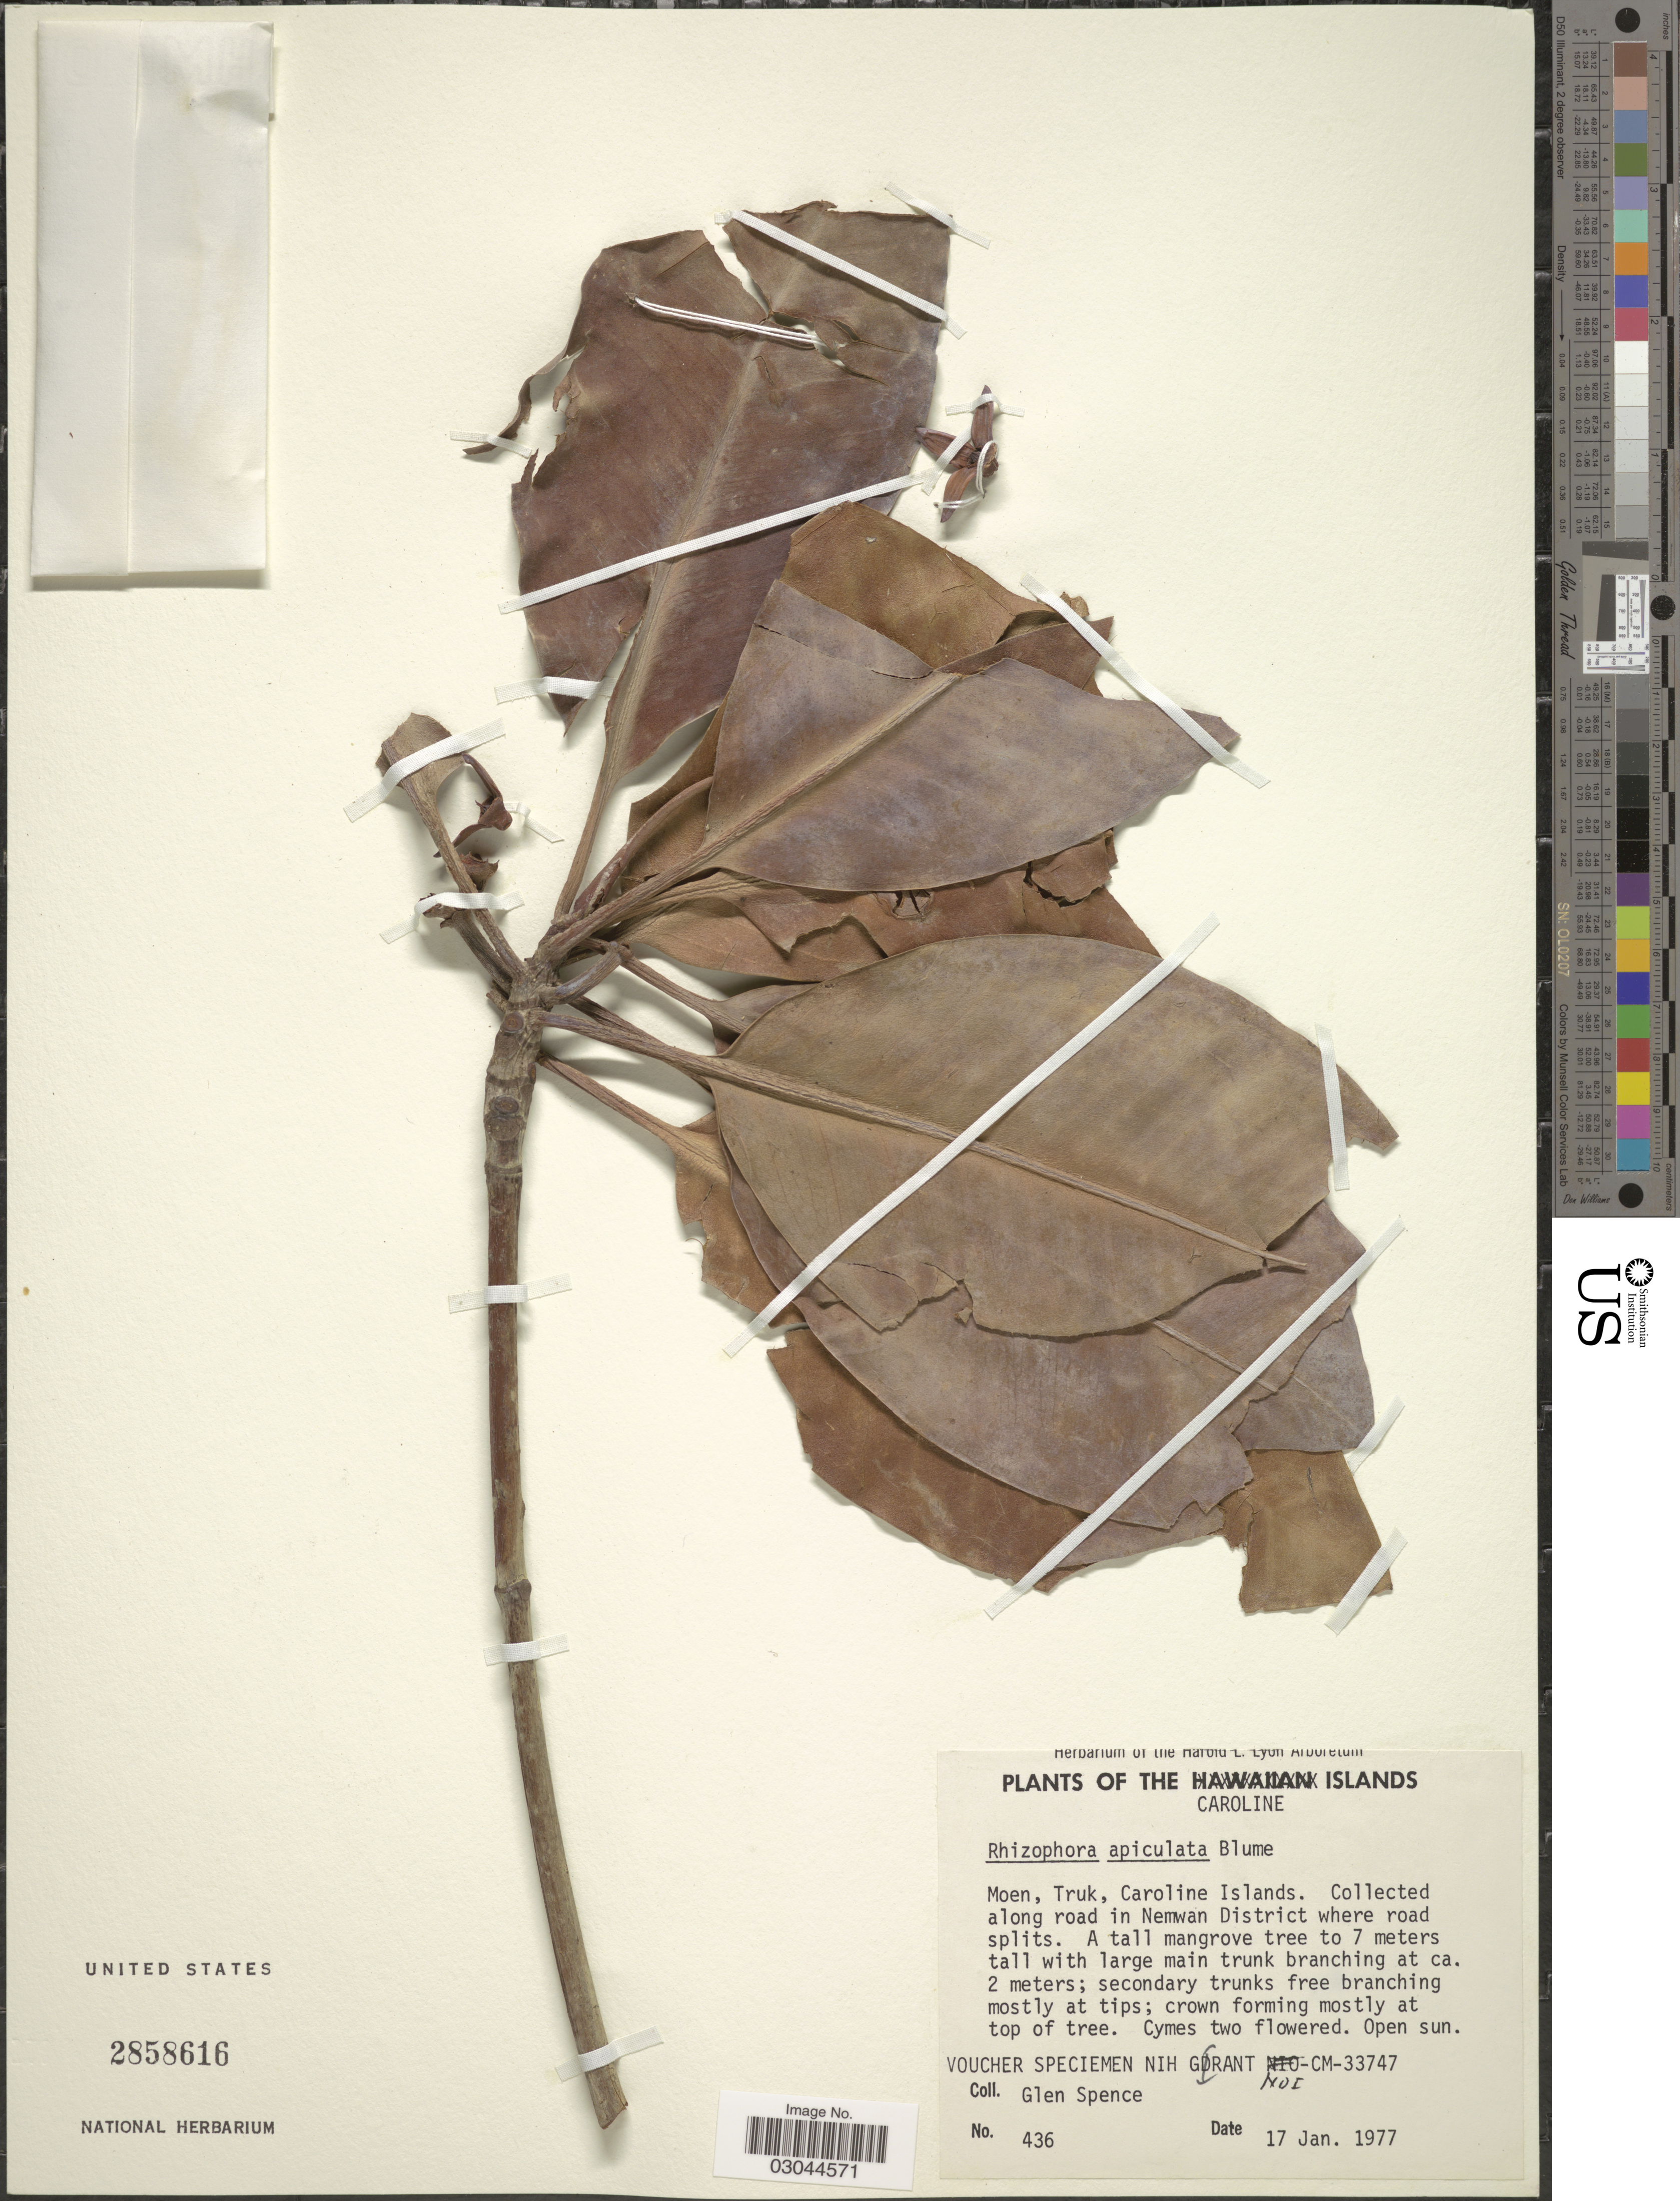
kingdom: Plantae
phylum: Tracheophyta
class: Magnoliopsida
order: Malpighiales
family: Rhizophoraceae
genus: Rhizophora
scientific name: Rhizophora apiculata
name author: Blume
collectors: G. Spence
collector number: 436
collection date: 1977-01-17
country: Micronesia, Federated States of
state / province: Truk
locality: The Caroline Islands. Moen. Collected along road in Newman District where road splits.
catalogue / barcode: US 2858616